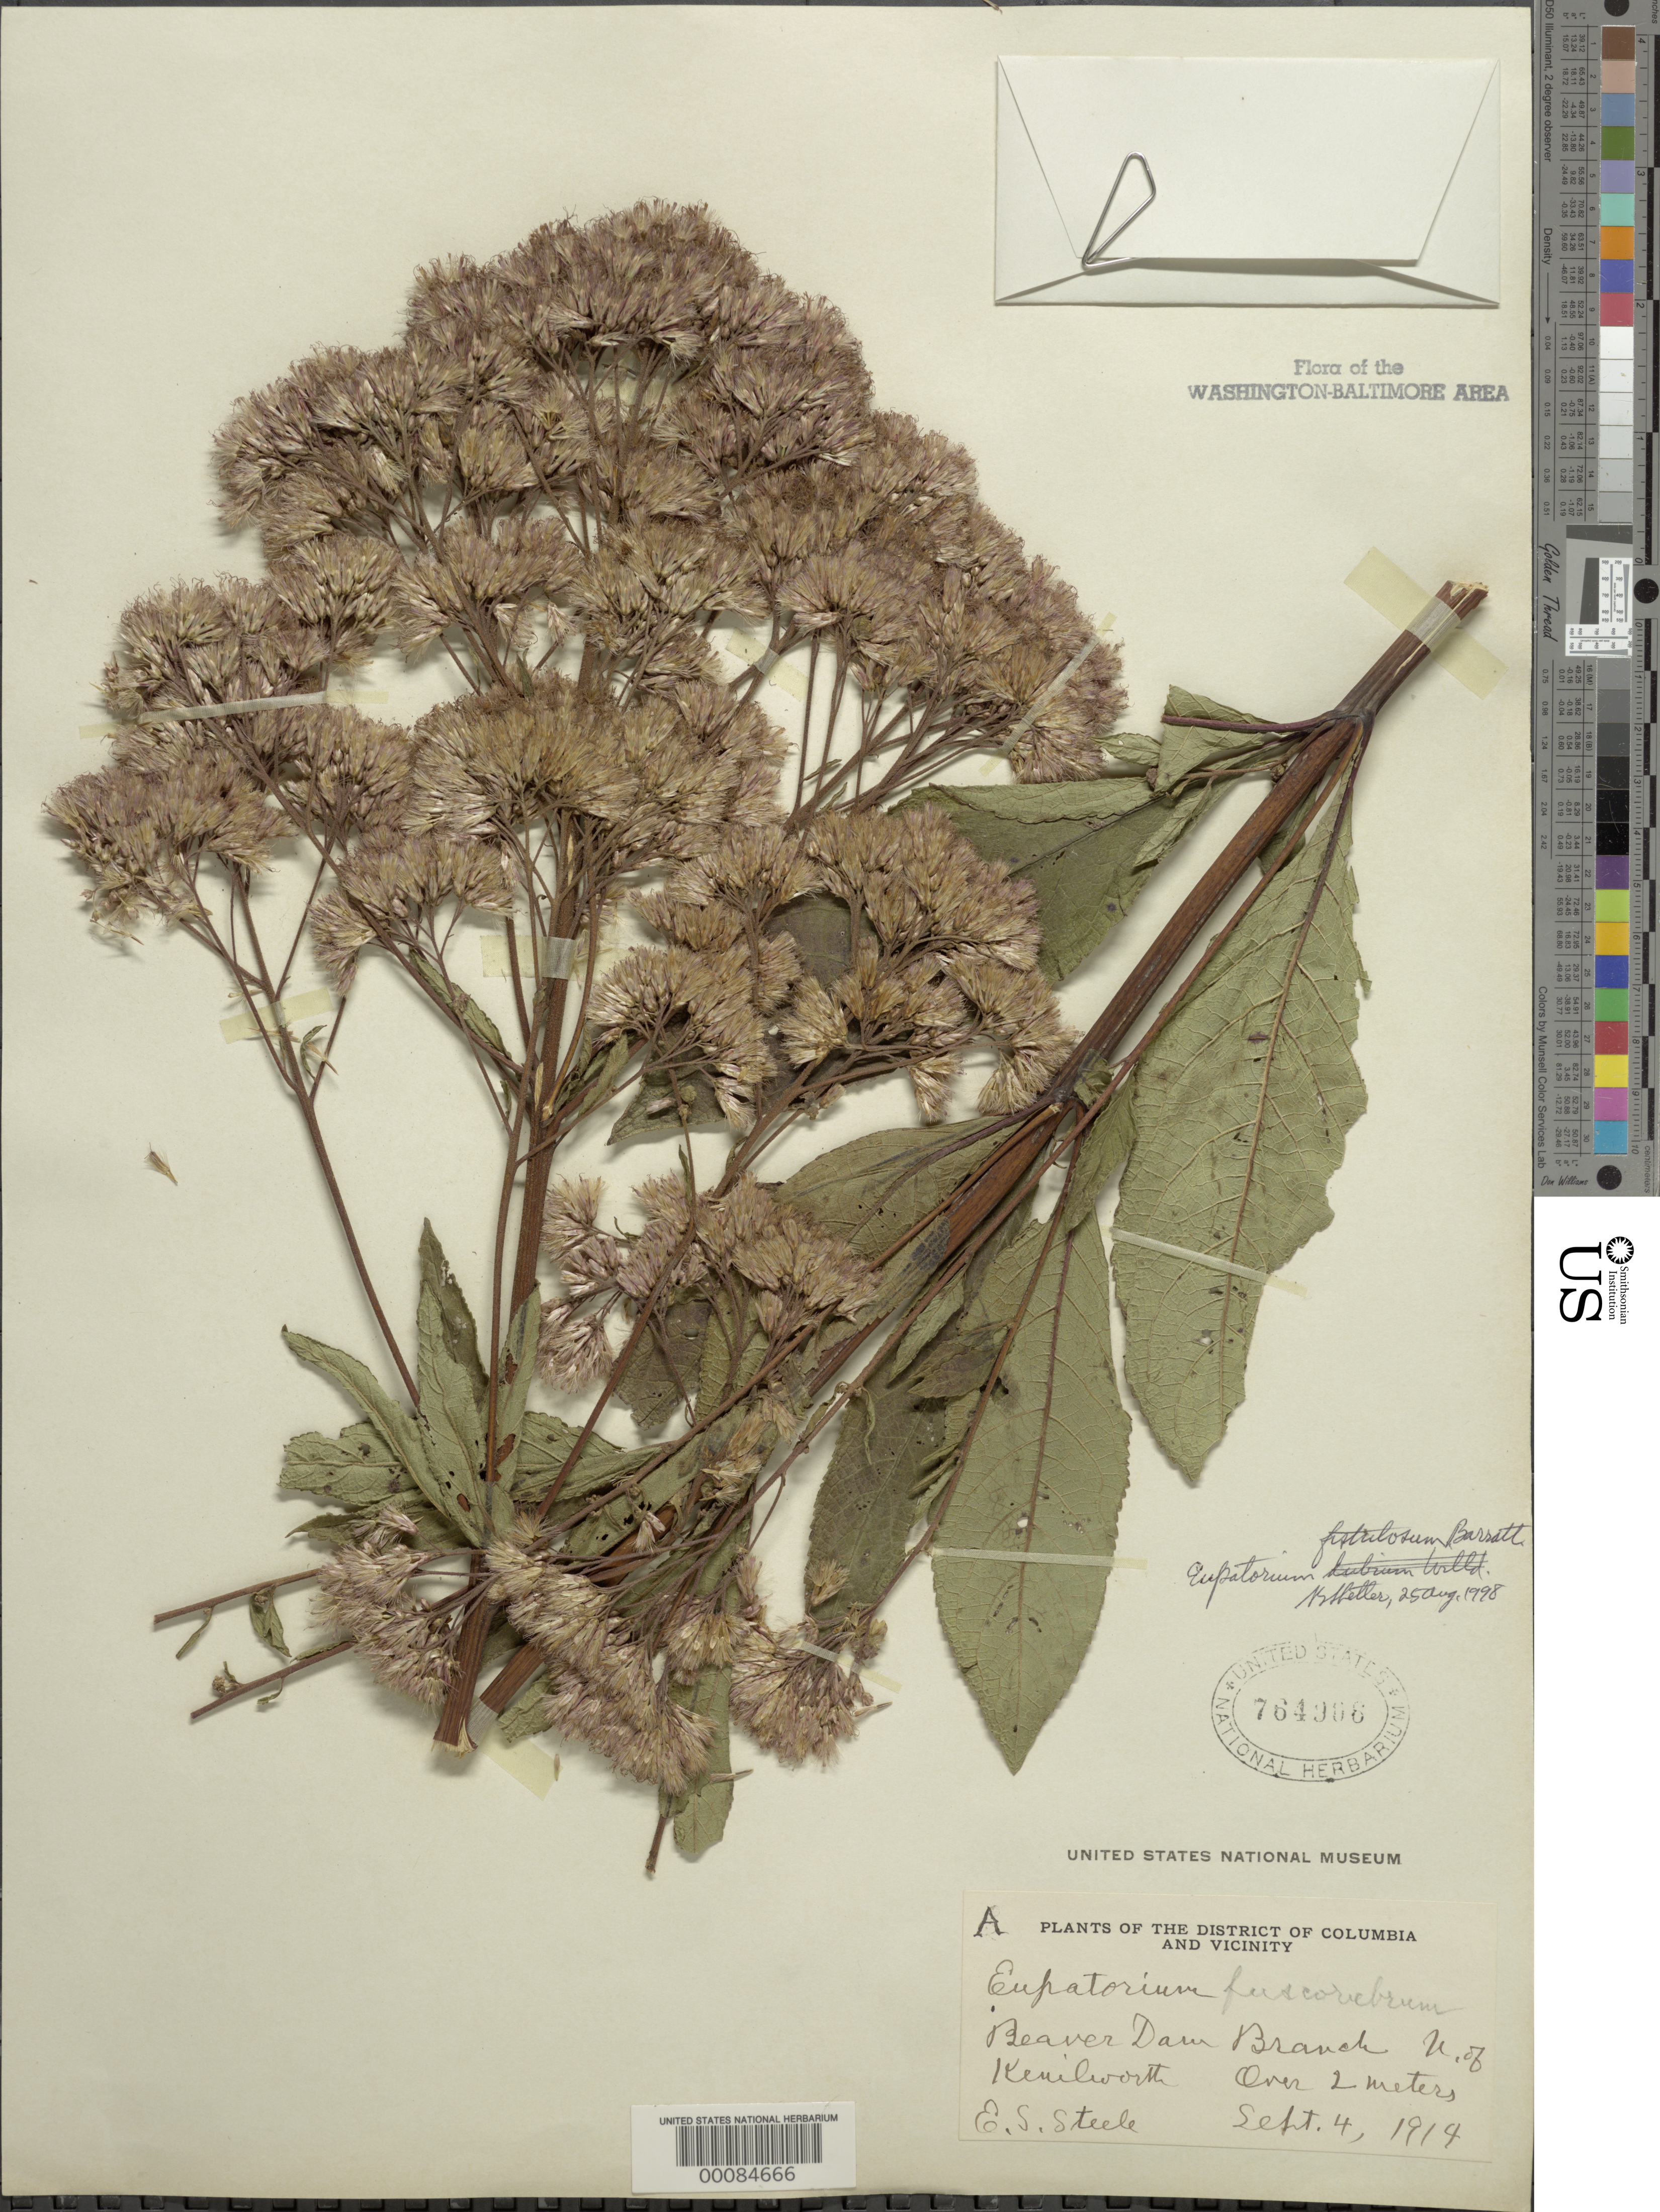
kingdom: Plantae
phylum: Tracheophyta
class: Magnoliopsida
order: Asterales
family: Asteraceae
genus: Eupatorium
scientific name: Eupatorium fistulosum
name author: Barratt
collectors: E. Steele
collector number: A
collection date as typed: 04 Sep 1914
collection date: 1914-09-04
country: United States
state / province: Maryland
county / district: Prince George's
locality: Beaver Dam Branch, north of Kenilworth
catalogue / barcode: US 764906